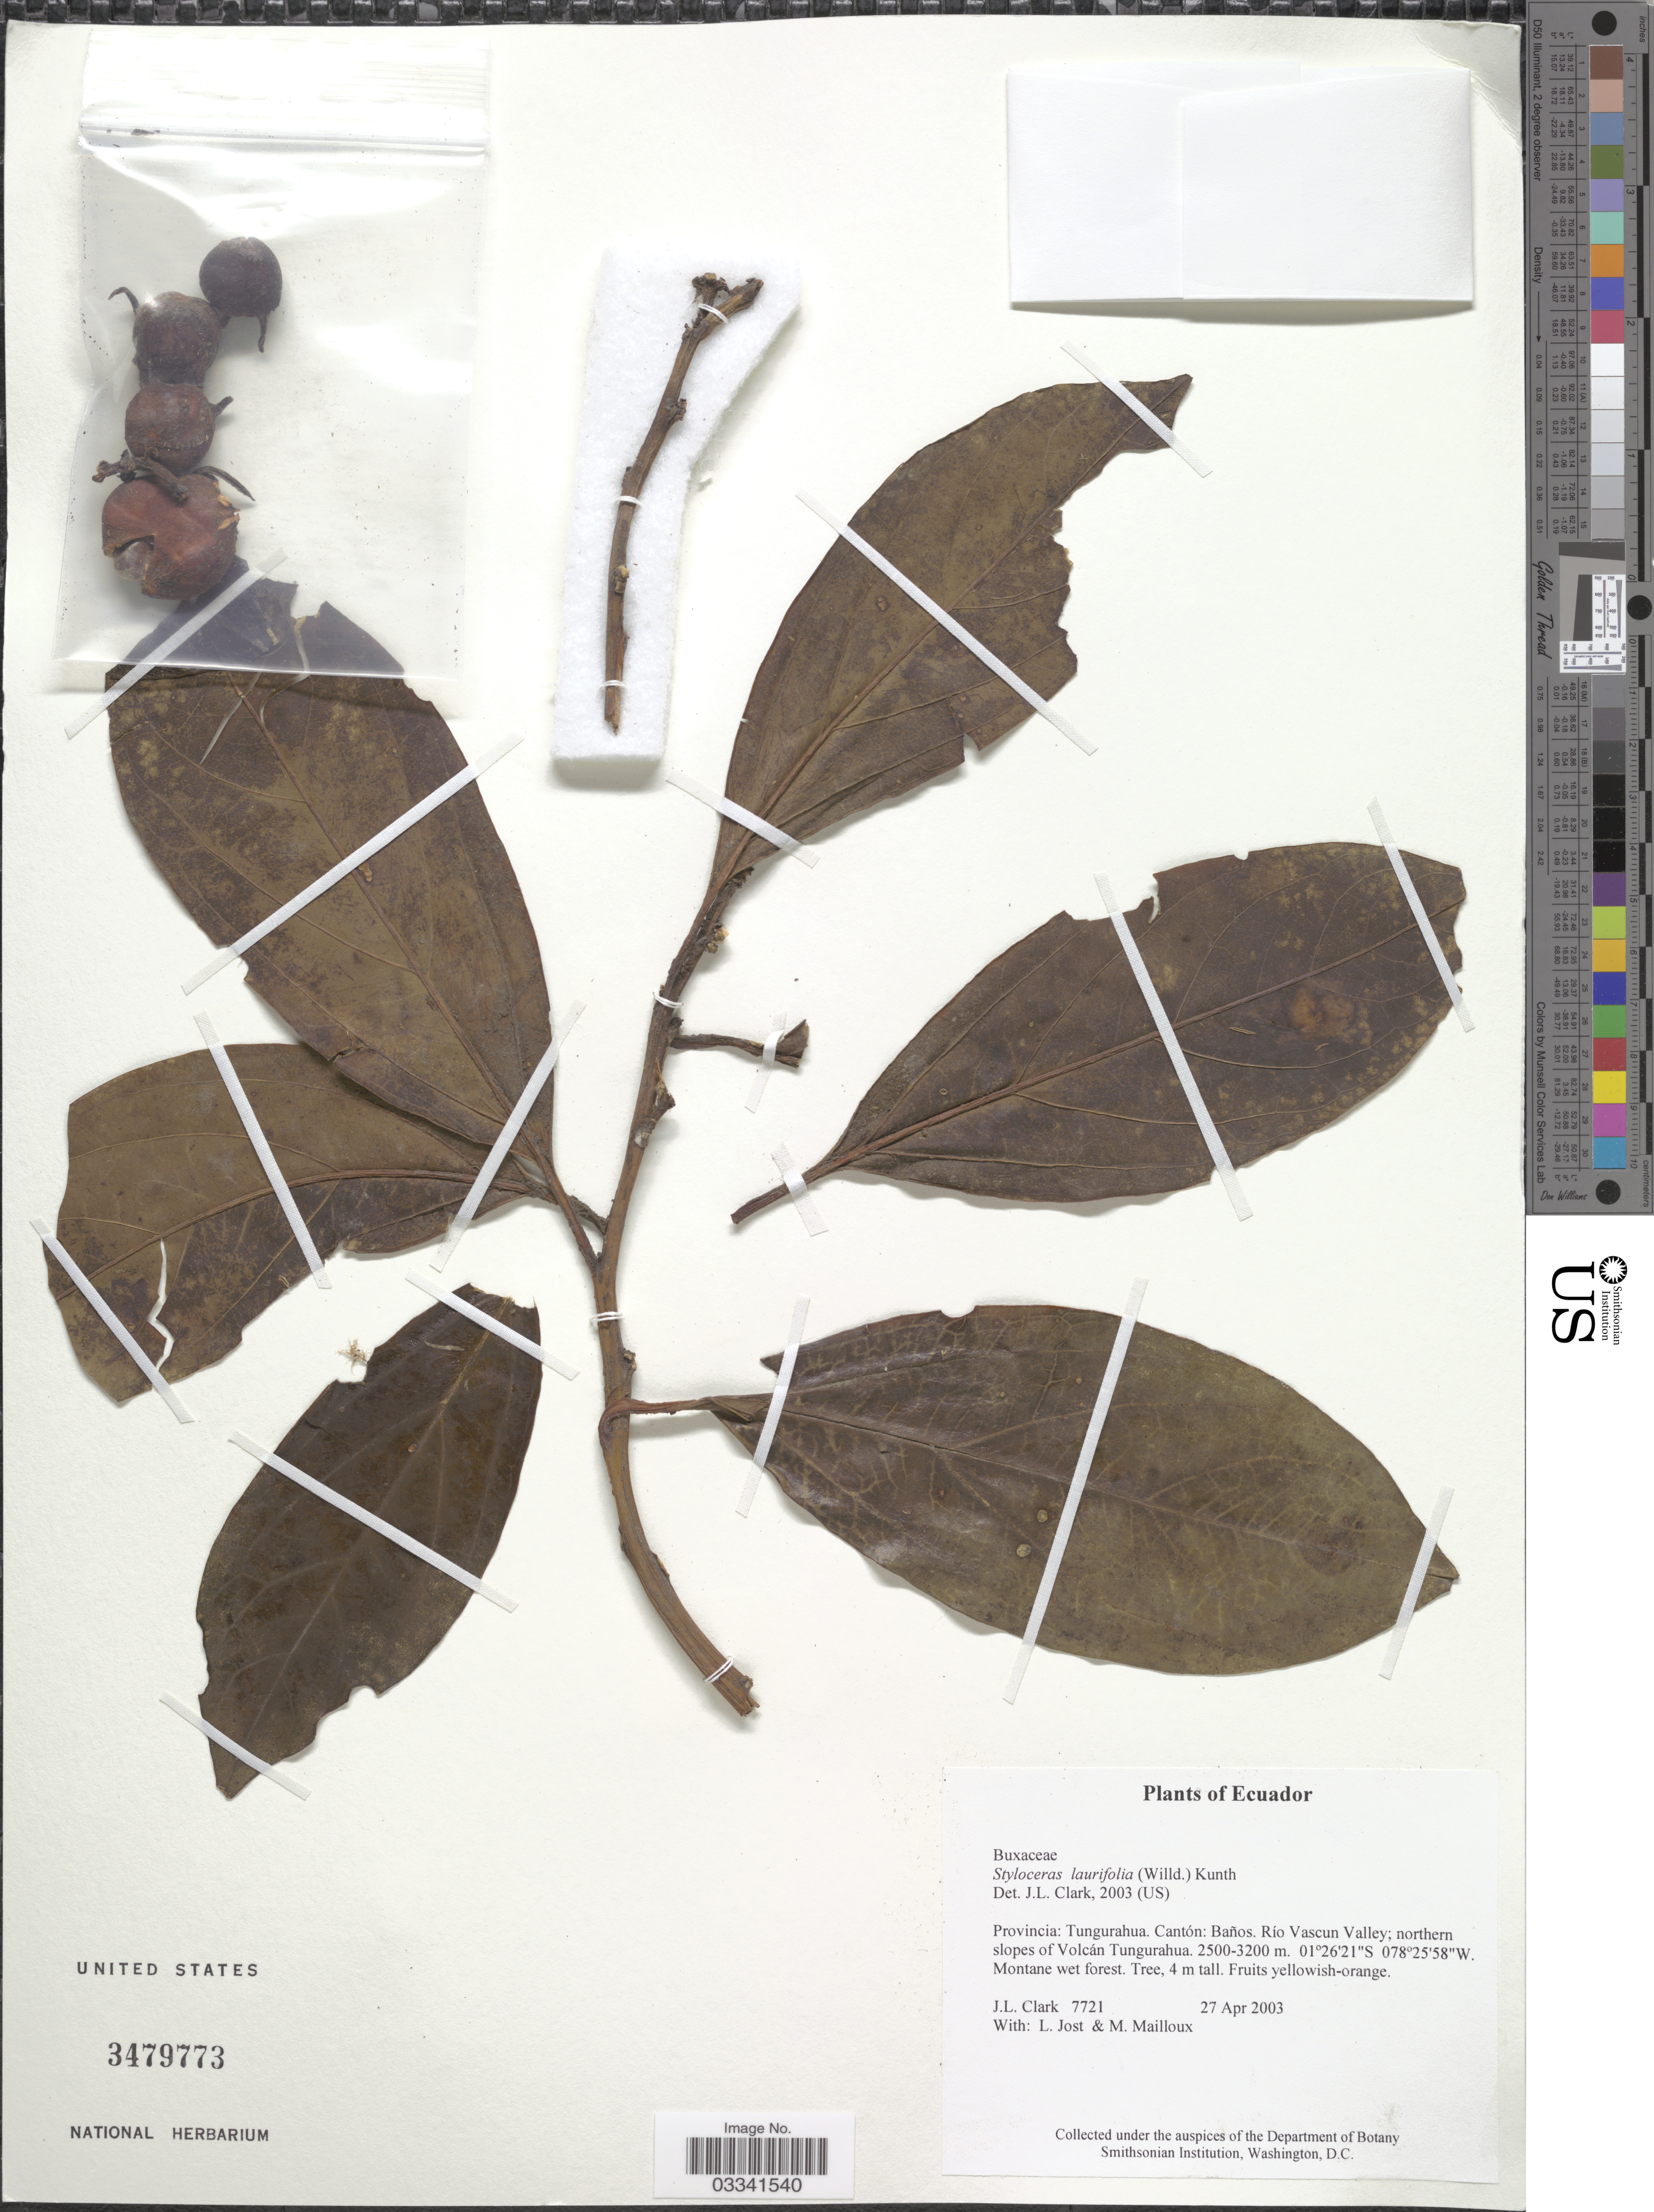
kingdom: Plantae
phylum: Tracheophyta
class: Magnoliopsida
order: Buxales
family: Buxaceae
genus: Styloceras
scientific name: Styloceras laurifolium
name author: (Willd.) Kunth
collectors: J. L. Clark, L. Jost & M. Mailloux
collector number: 7721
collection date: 2003-04-27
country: Ecuador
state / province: Tungurahua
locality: Cantón: Baños. Río Vascun Valley; northern slopes of Volcán Tungurahua.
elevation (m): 2500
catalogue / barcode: US 3479773